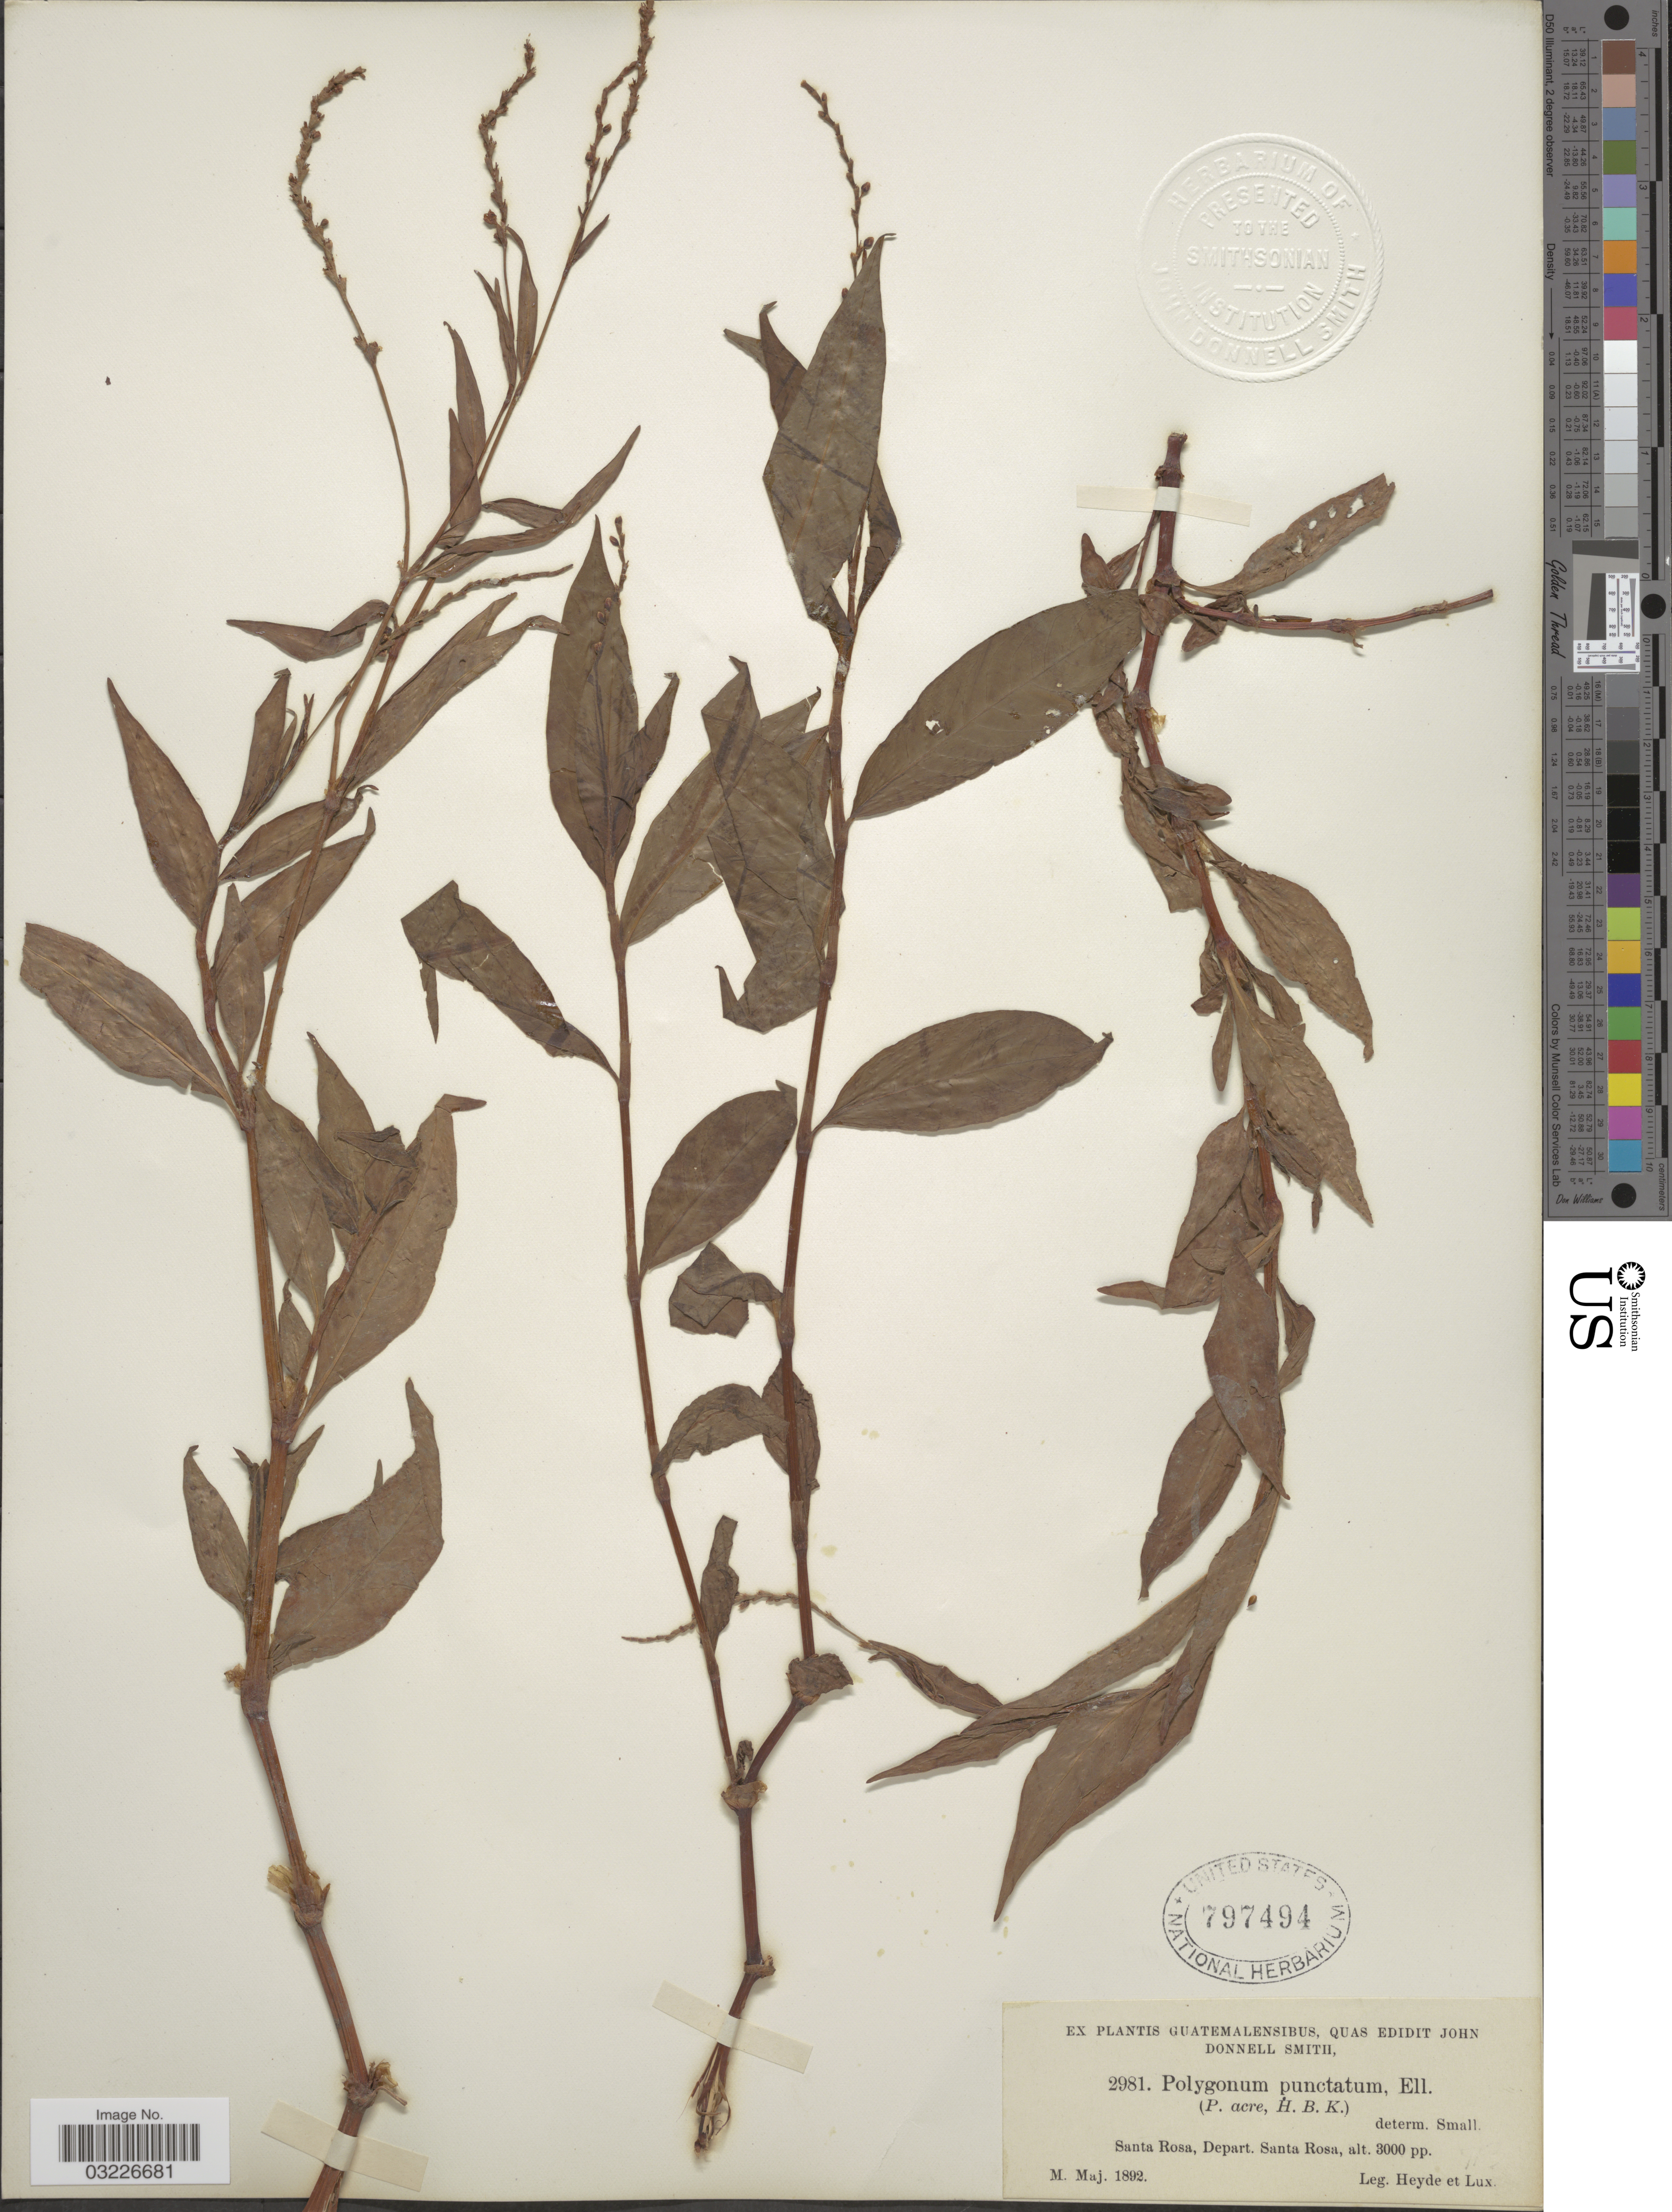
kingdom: Plantae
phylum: Tracheophyta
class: Magnoliopsida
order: Caryophyllales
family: Polygonaceae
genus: Persicaria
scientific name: Persicaria punctata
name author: (Elliott) Small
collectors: Heyde & Lux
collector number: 2981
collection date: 1892-05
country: Guatemala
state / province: Santa Rosa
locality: Santa Rosa, Depart. Santa Rosa.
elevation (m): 914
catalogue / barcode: US 797494